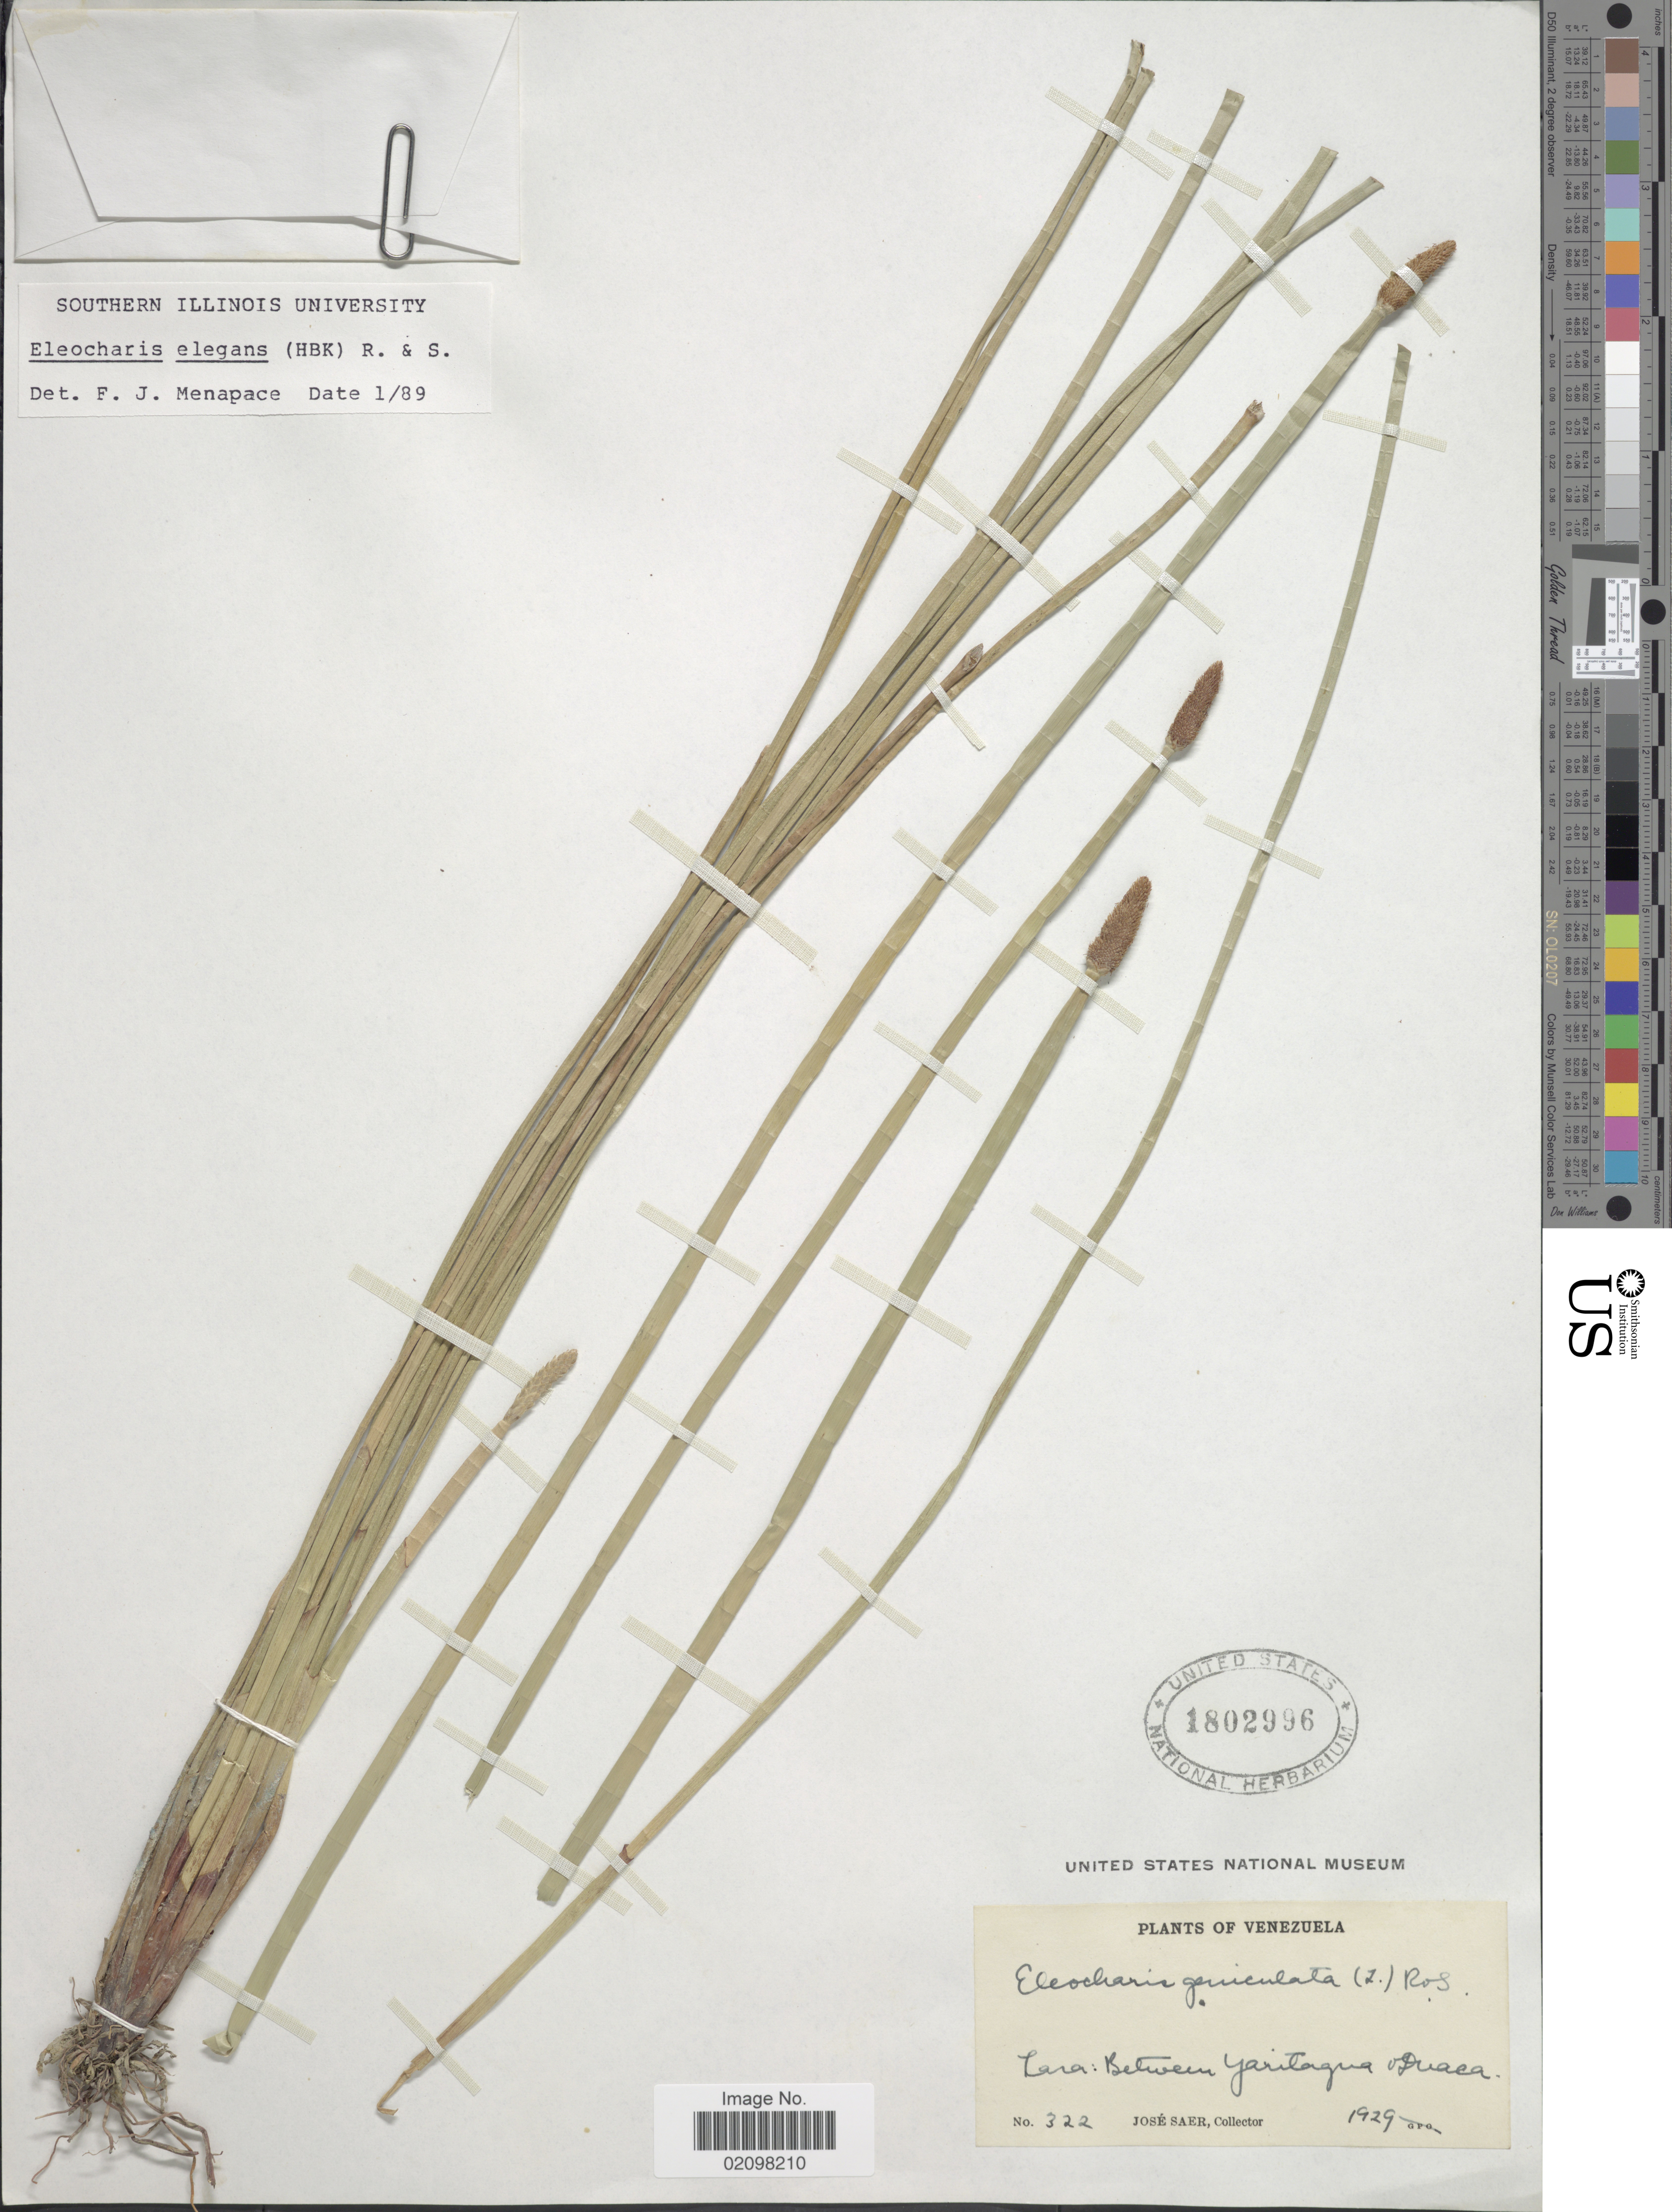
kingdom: Plantae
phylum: Tracheophyta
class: Liliopsida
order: Poales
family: Cyperaceae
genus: Eleocharis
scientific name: Eleocharis elegans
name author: (Kunth) Roem. & Schult.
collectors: J. Saer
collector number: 322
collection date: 1929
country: Venezuela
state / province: Lara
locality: Between Yaritagua and Duaca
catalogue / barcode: US 1802996